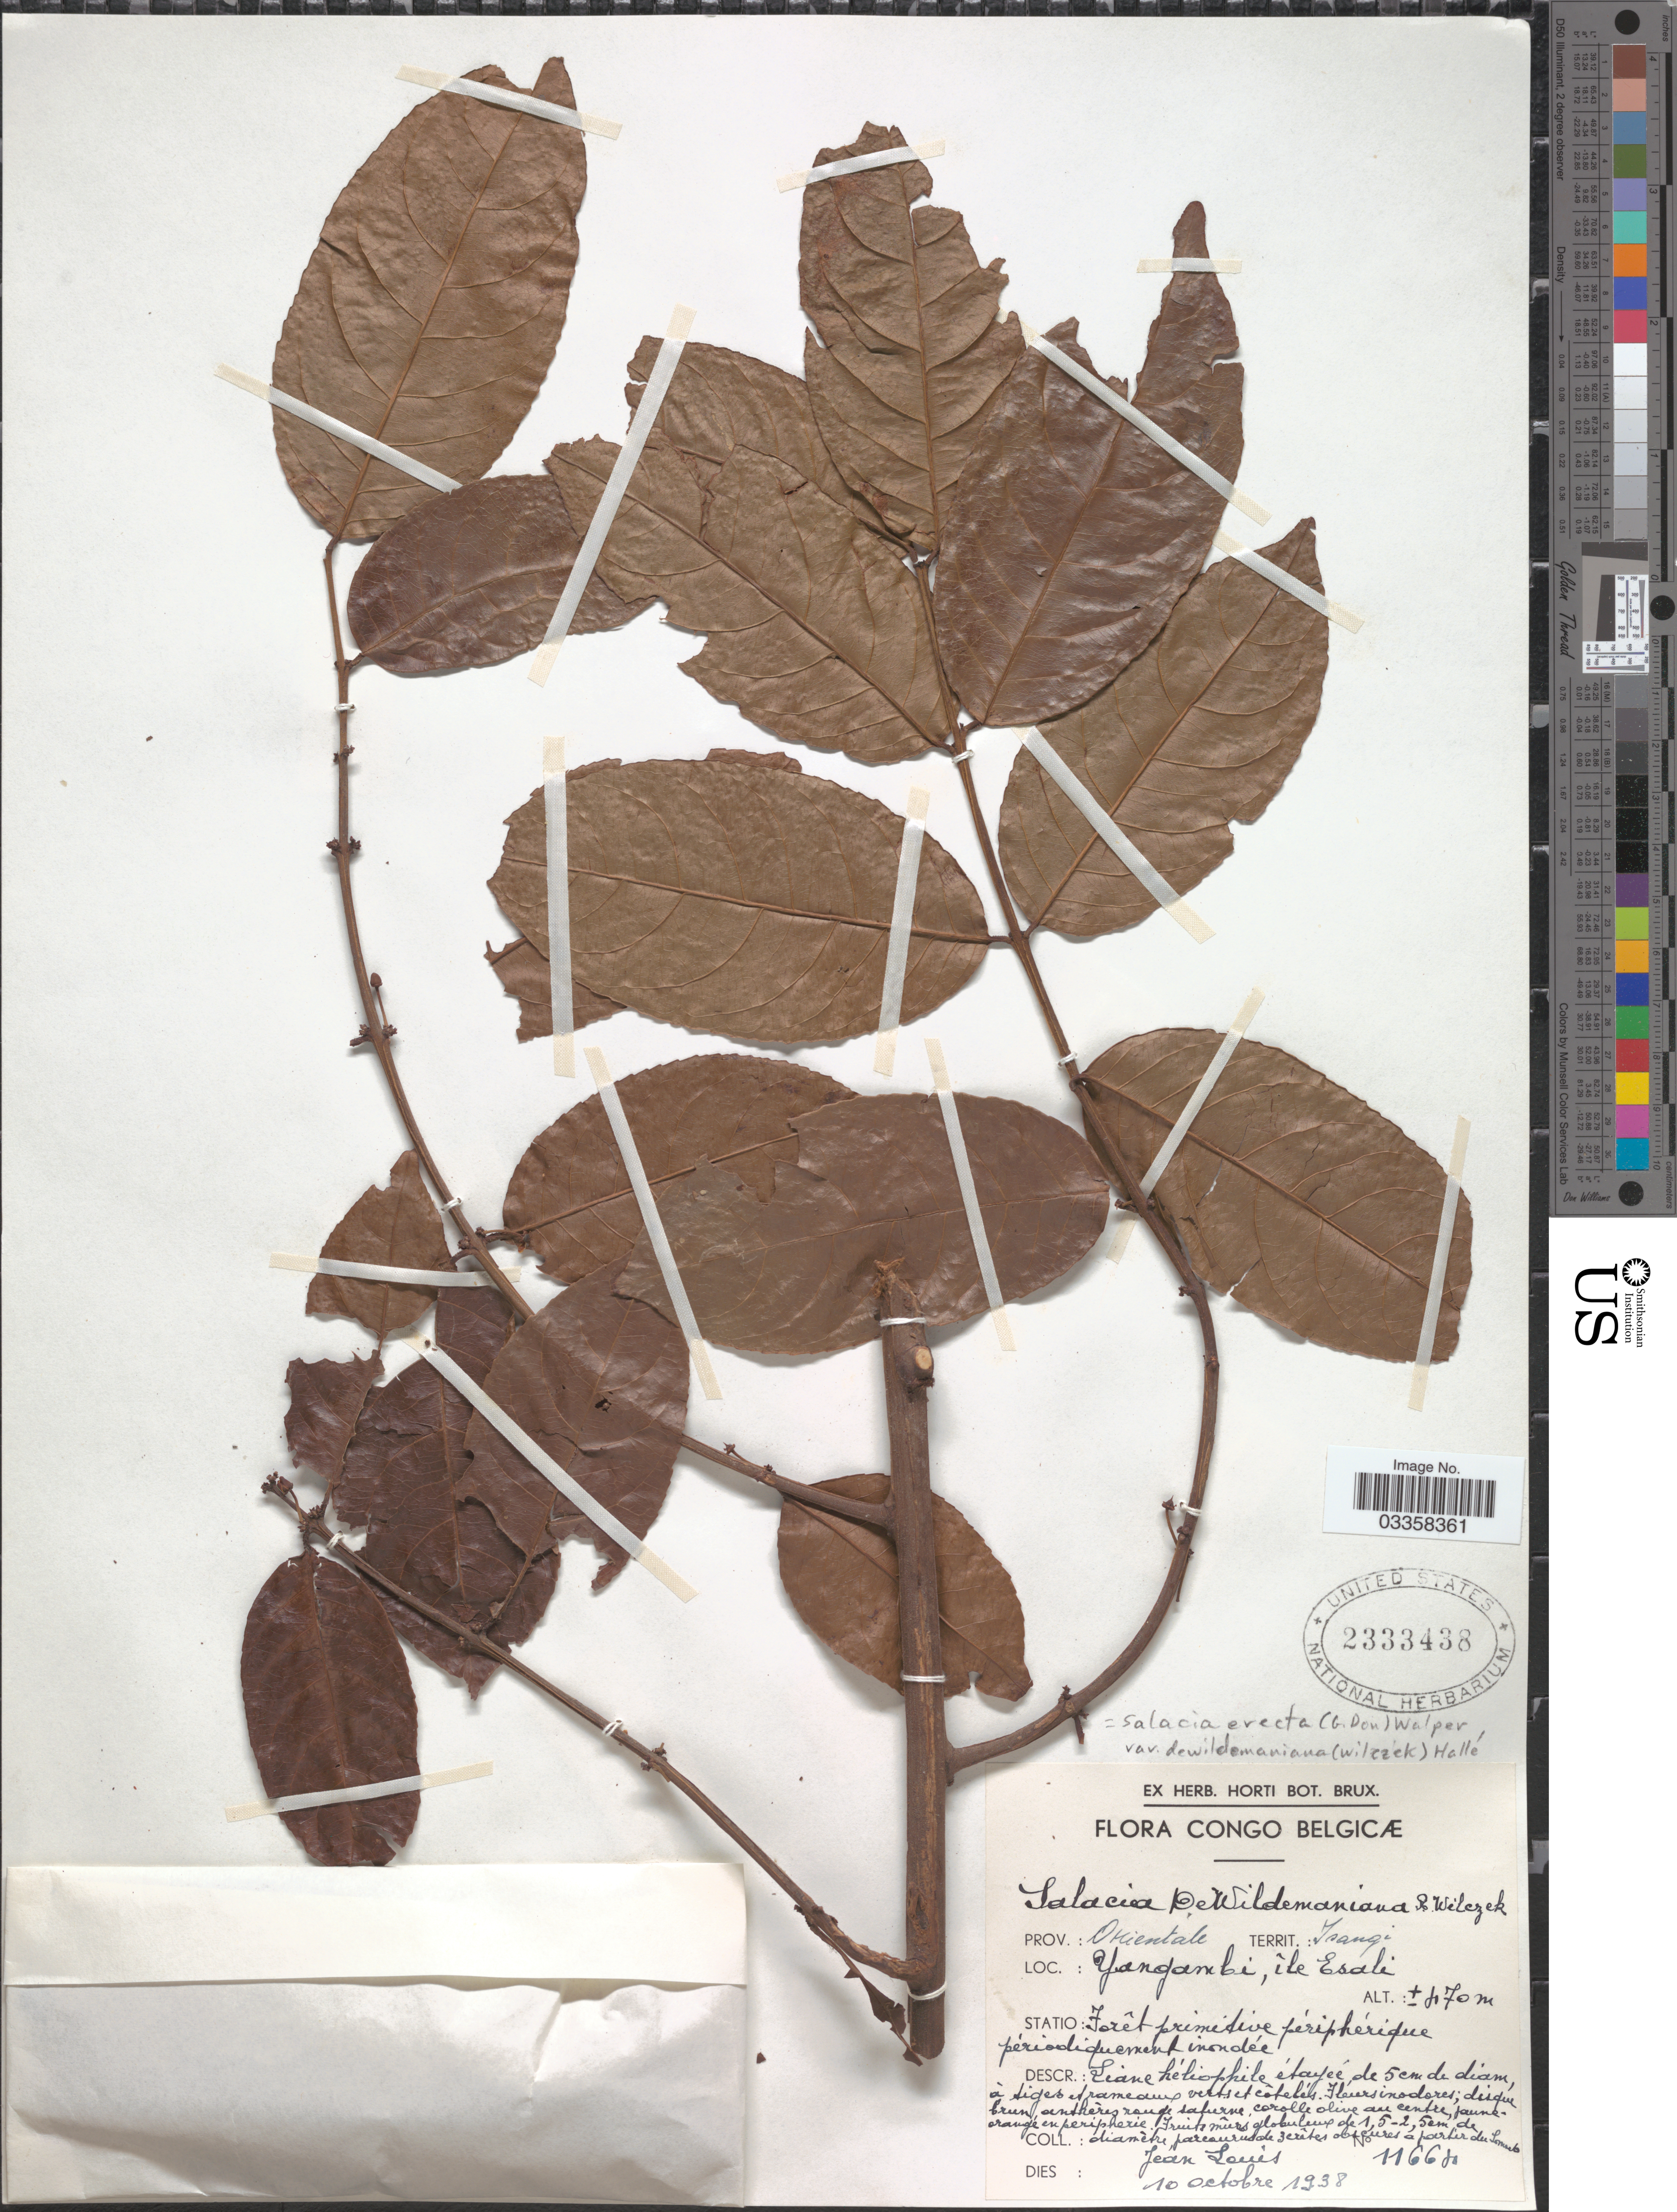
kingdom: Plantae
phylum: Tracheophyta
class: Magnoliopsida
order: Celastrales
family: Celastraceae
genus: Salacia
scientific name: Salacia erecta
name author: (G. Don) Walp.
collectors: J. Louis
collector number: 11668*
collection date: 1938-10-10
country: Congo, Democratic Republic of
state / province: Tshopo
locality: Congo Belgicæ. Territ.: Isangi. Yangambi, île Esali.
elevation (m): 470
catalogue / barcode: US 2333438